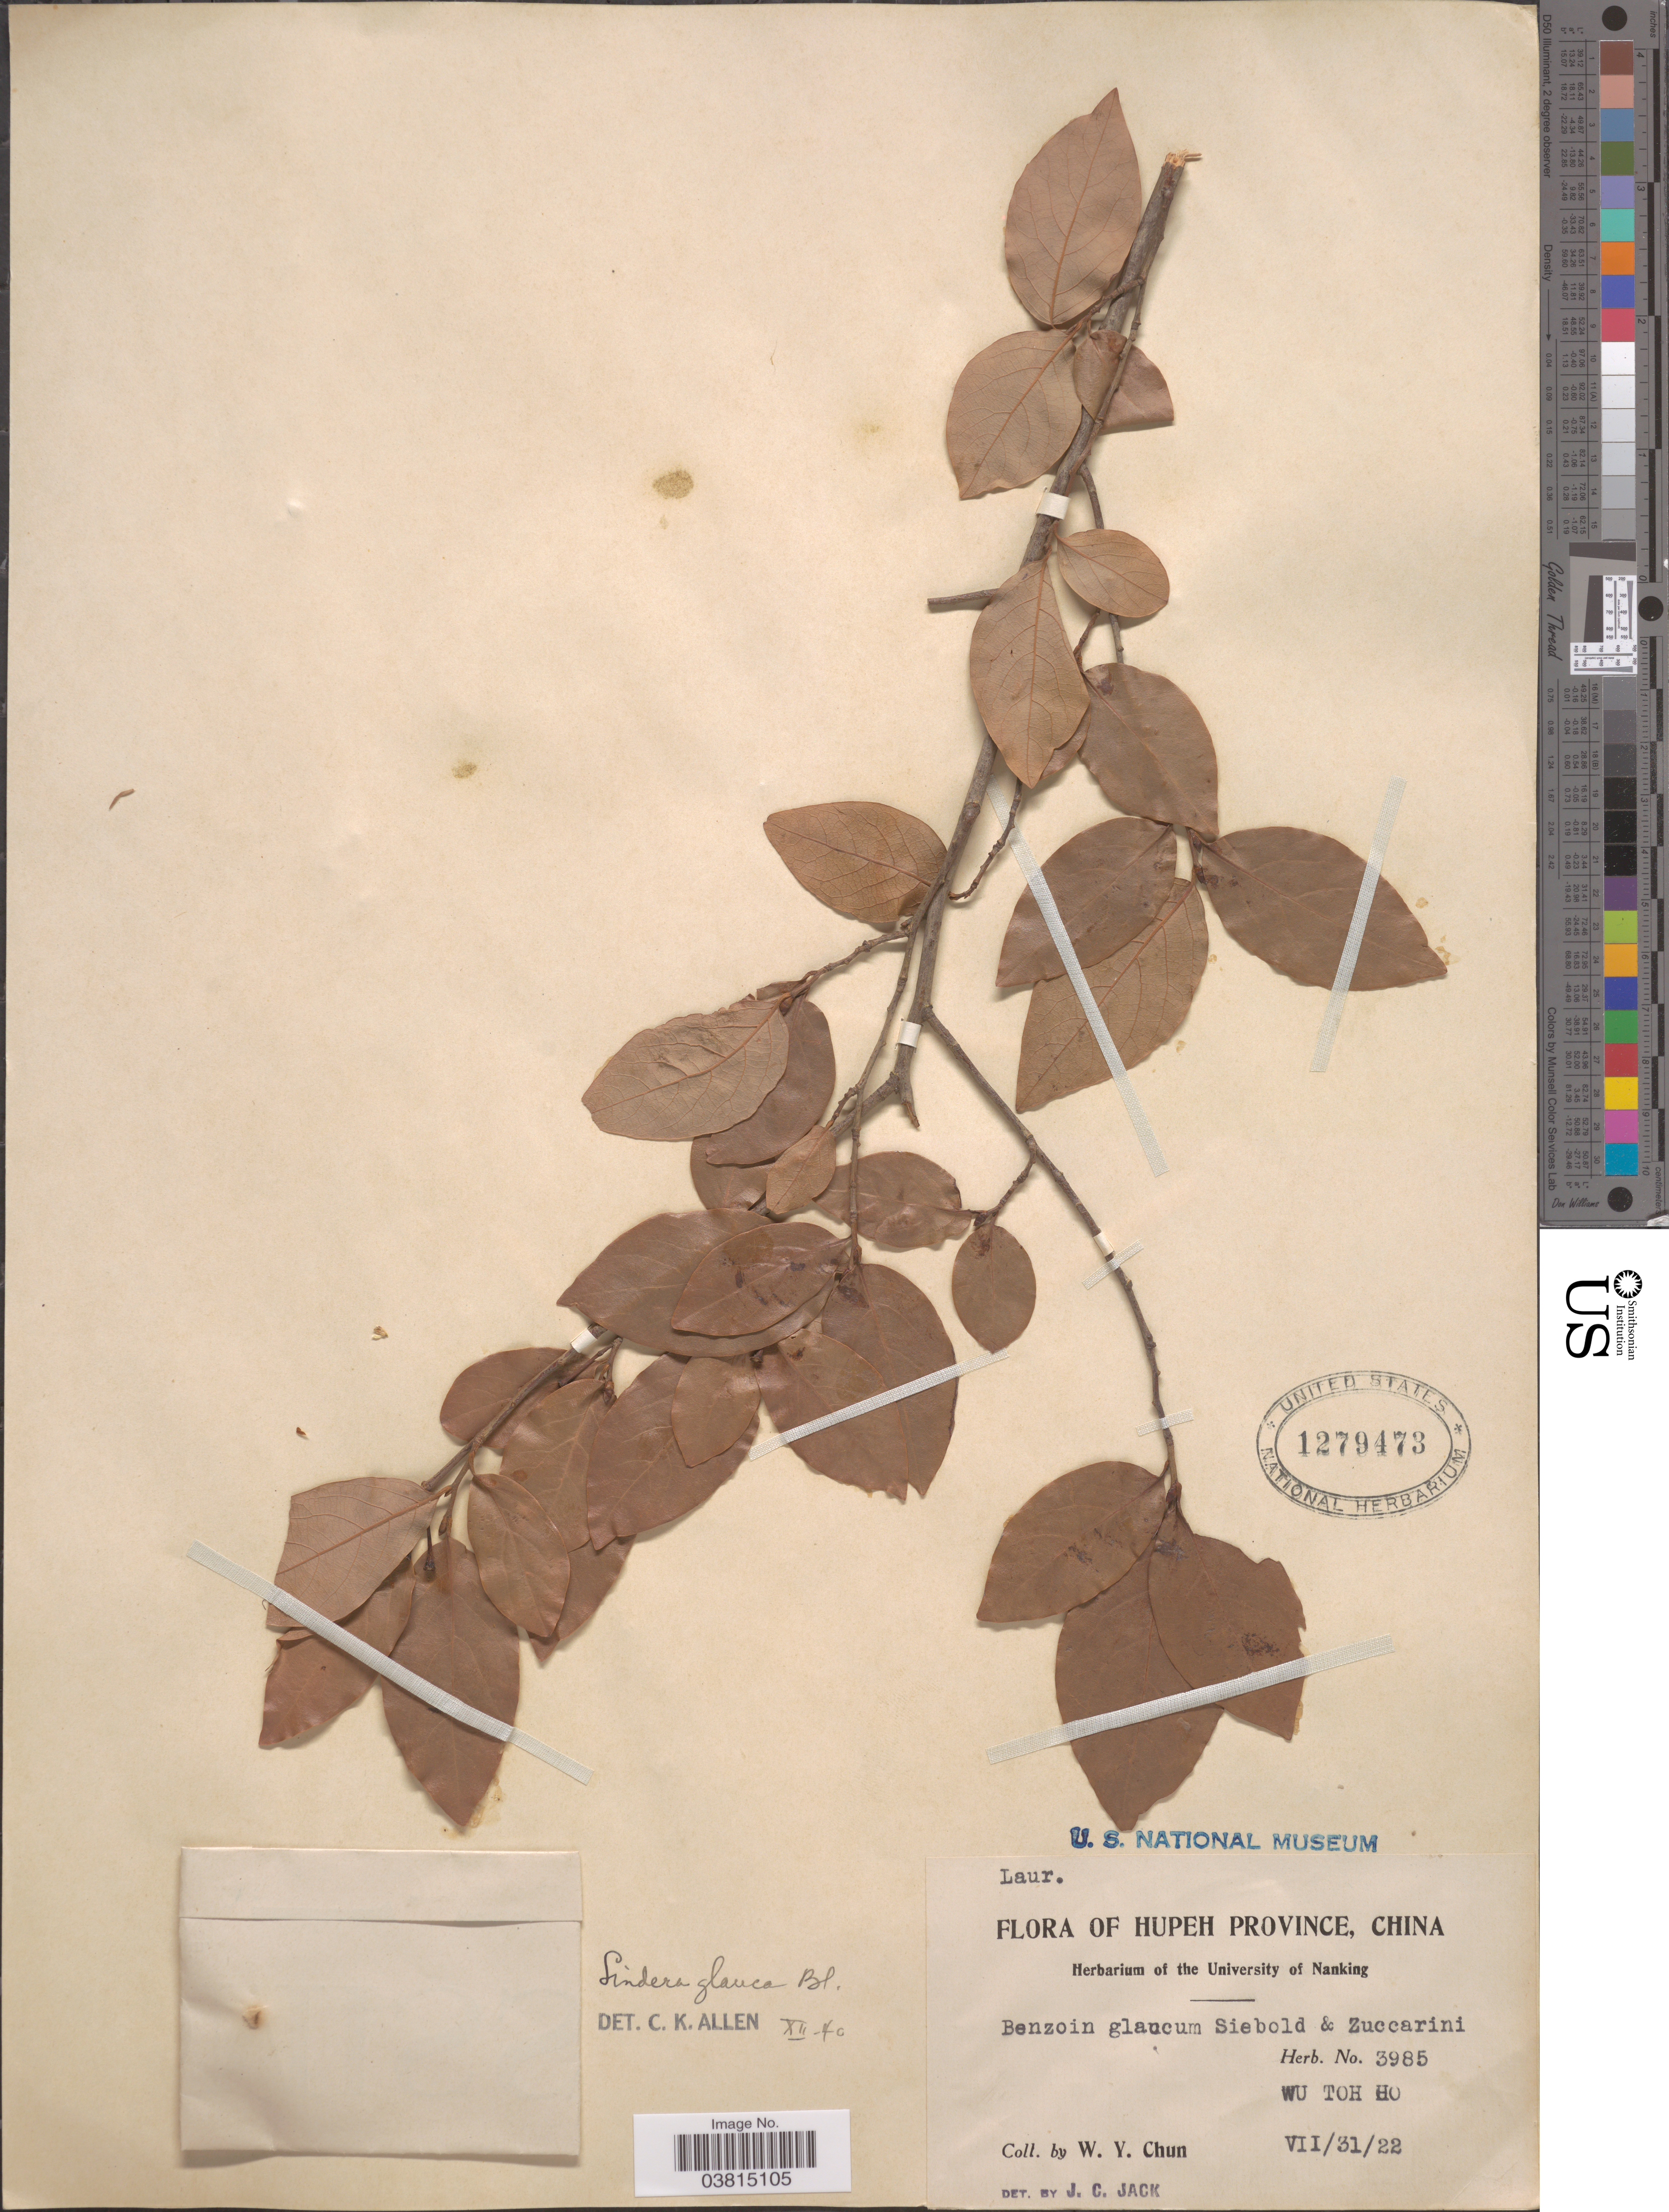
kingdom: Plantae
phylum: Tracheophyta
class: Magnoliopsida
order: Laurales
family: Lauraceae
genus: Lindera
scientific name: Lindera glauca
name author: (Siebold & Zucc.) Blume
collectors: W. Y. Chun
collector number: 3985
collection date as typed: Transcribed d/m/y: 31/7/22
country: China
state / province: Hubei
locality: Hupeh Province. Wu Toh Ho.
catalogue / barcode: US 1279473